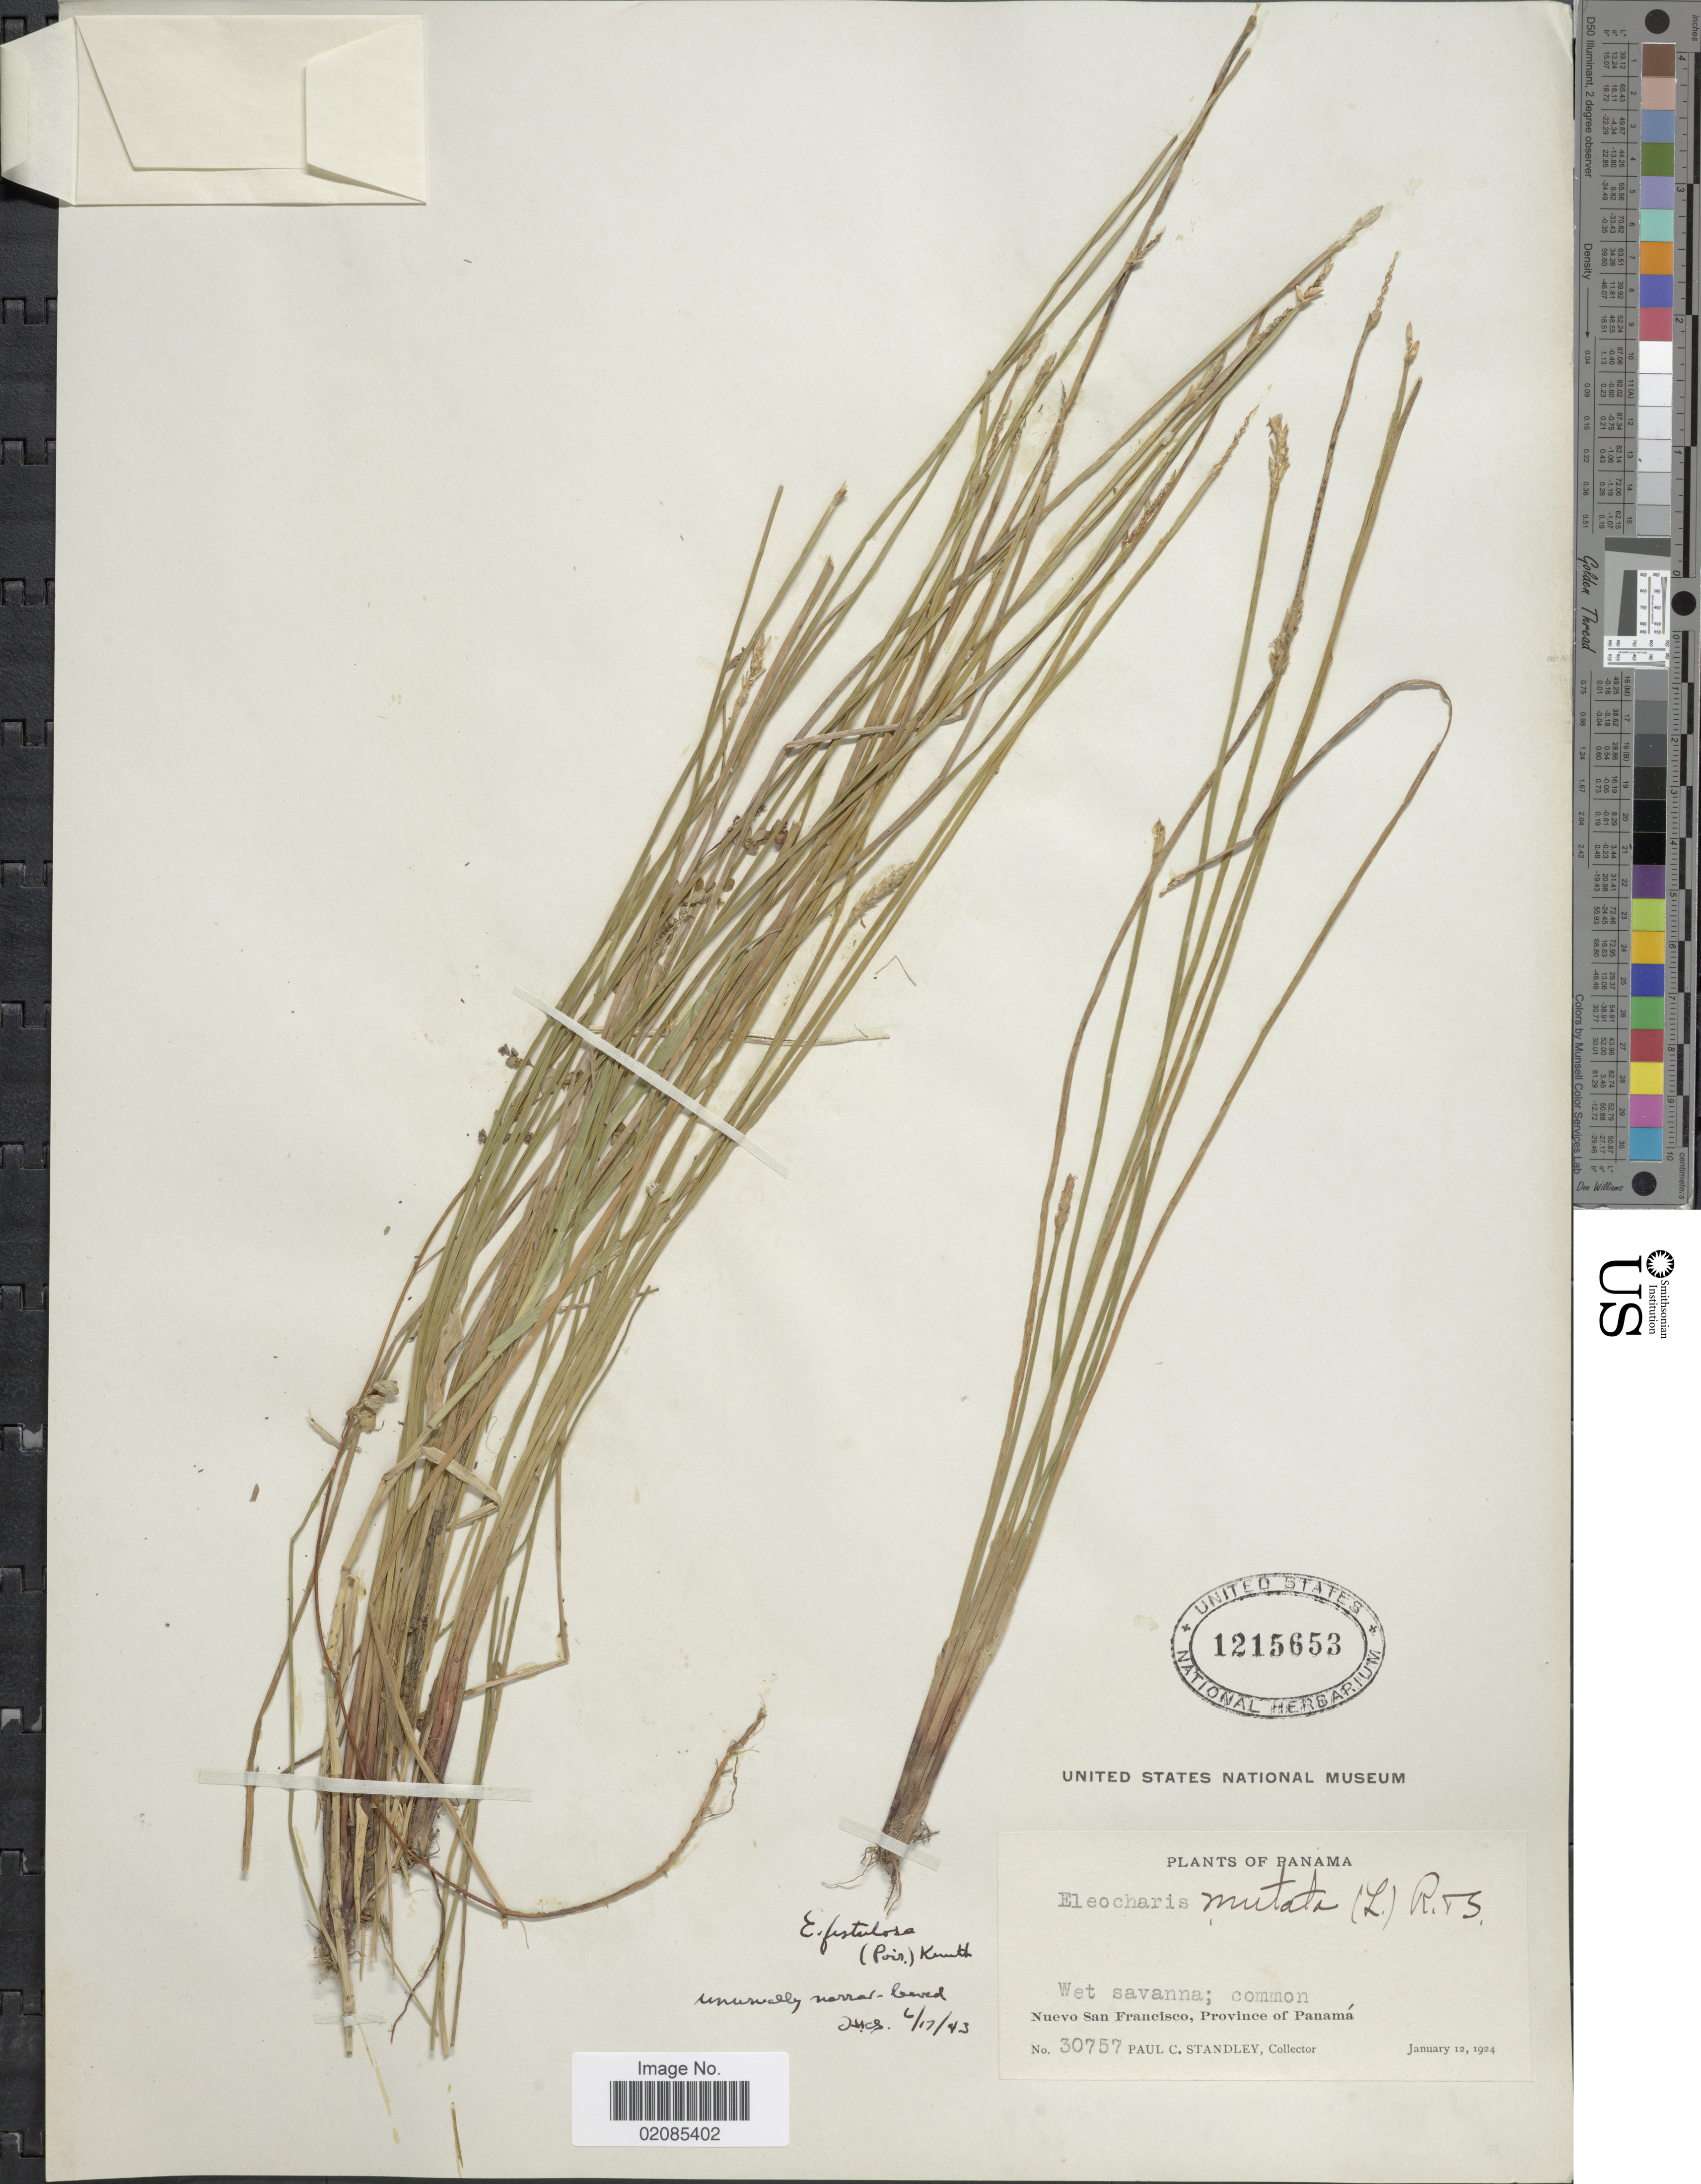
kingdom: Plantae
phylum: Tracheophyta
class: Liliopsida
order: Poales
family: Cyperaceae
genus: Eleocharis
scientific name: Eleocharis acutangula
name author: (Roxb.) Schult.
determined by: Strong, Mark T., (BOT), Smithsonian Institution - National Museum of Natural History (UNITED STATES)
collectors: P. C. Standley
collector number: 30757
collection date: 1924-01-12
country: Panama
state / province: Panamá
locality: Nuevo San Francisco.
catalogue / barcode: US 1215653